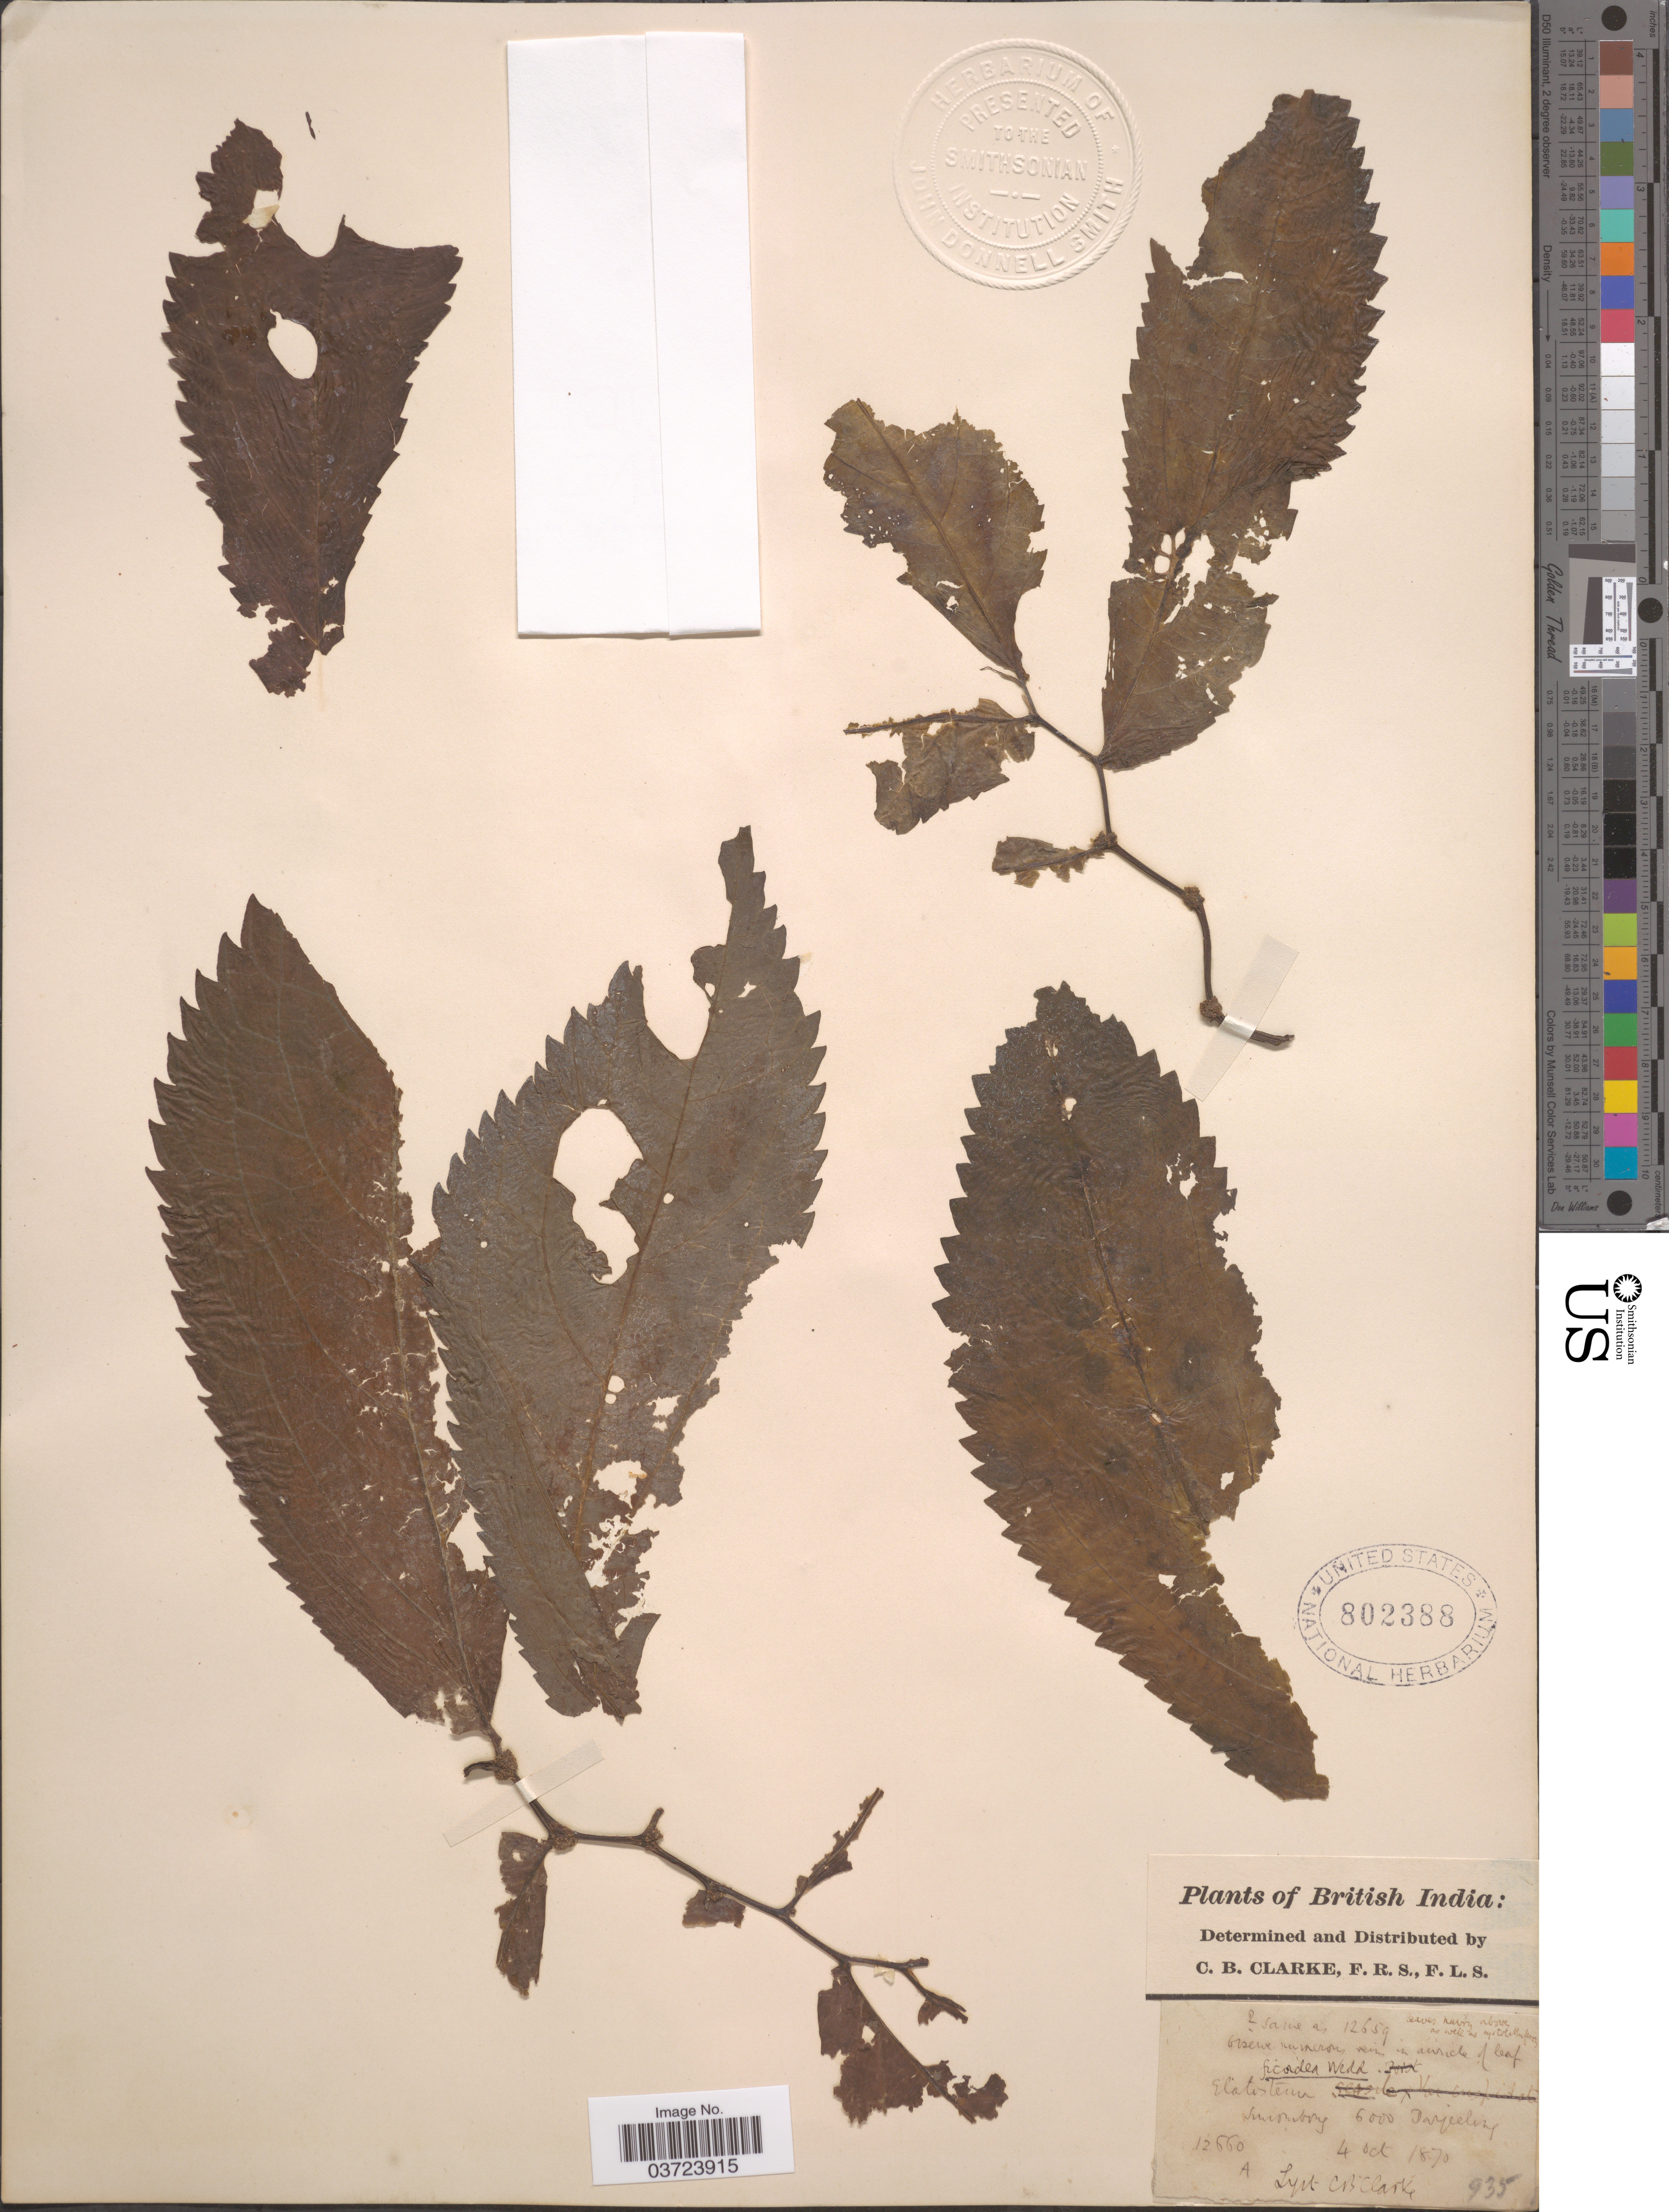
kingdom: Plantae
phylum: Tracheophyta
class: Magnoliopsida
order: Rosales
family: Urticaceae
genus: Elatostema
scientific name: Elatostema ficoides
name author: Wedd.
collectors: C. B. Clarke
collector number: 12660A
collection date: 1870-10-04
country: India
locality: British India. Sunrubry [interpreted]. Darjeeling.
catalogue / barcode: US 802388